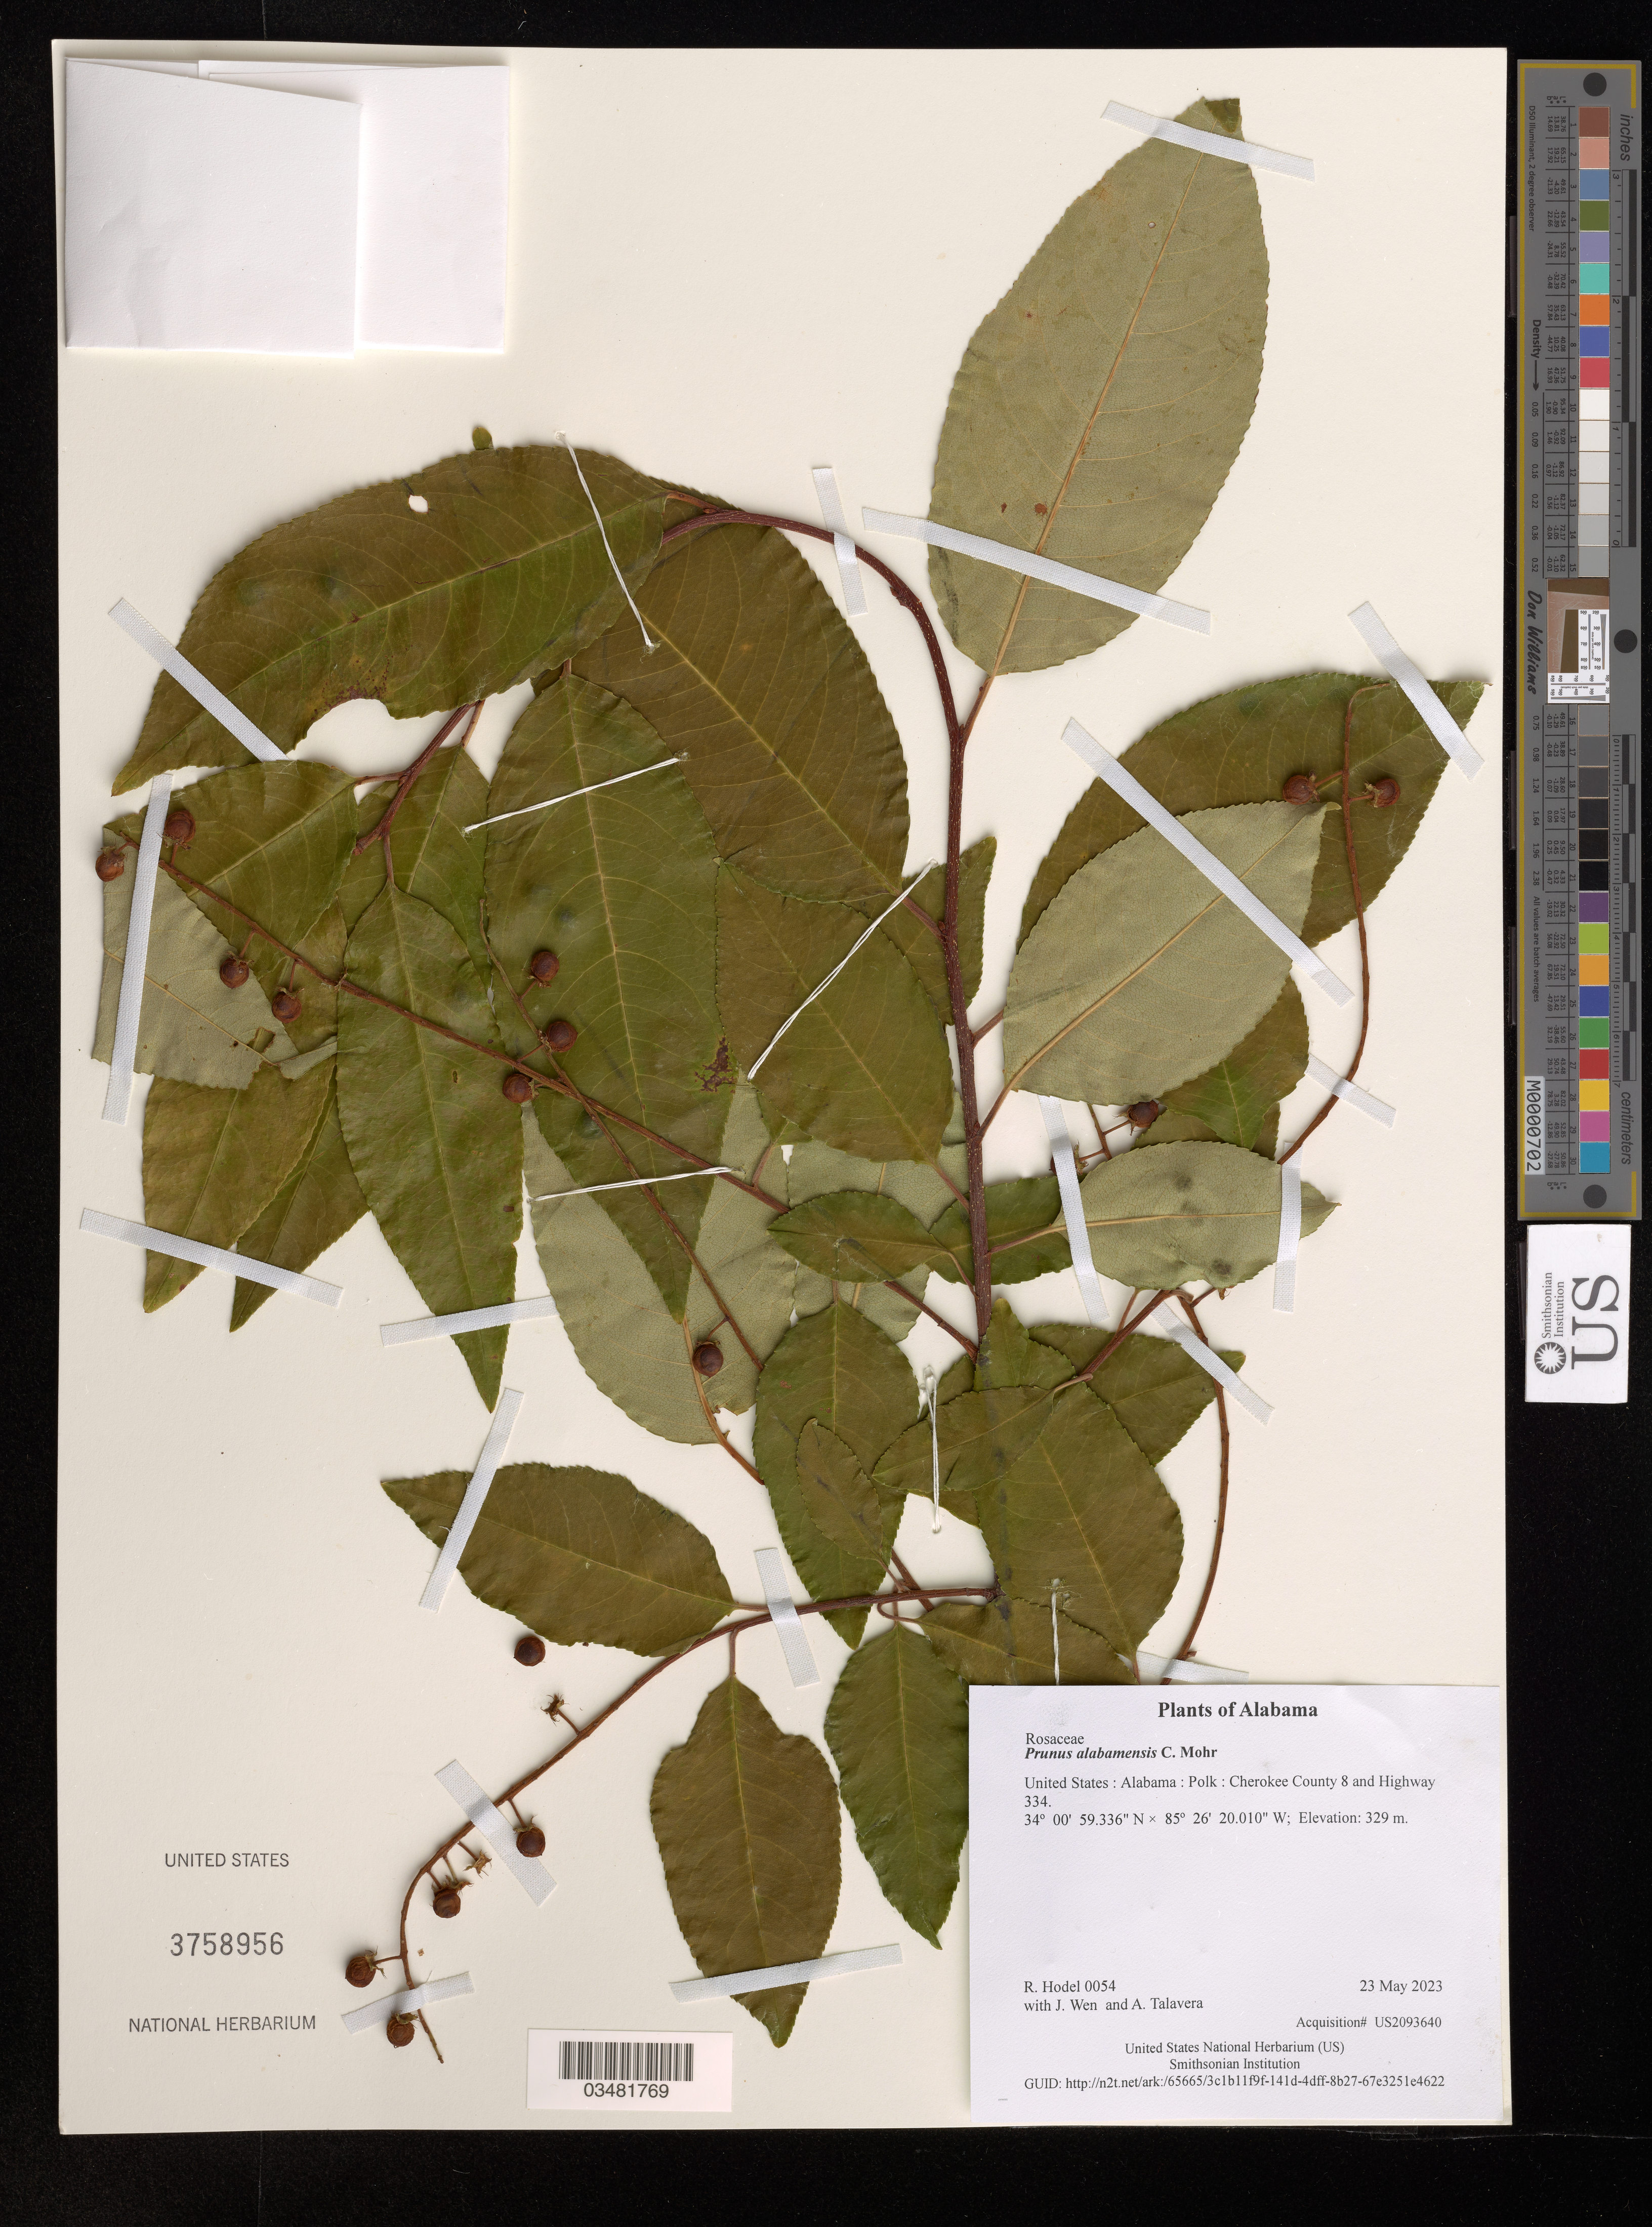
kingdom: Plantae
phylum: Tracheophyta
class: Magnoliopsida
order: Rosales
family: Rosaceae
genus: Prunus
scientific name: Prunus alabamensis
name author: C. Mohr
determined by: Hodel, Richard G. J.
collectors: R. Hodel, J. Wen & A. Talavera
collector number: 0054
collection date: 2023-05-23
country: United States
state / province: Alabama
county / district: Polk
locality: Cherokee County 8 and Highway 334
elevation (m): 329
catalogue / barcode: US 3758956